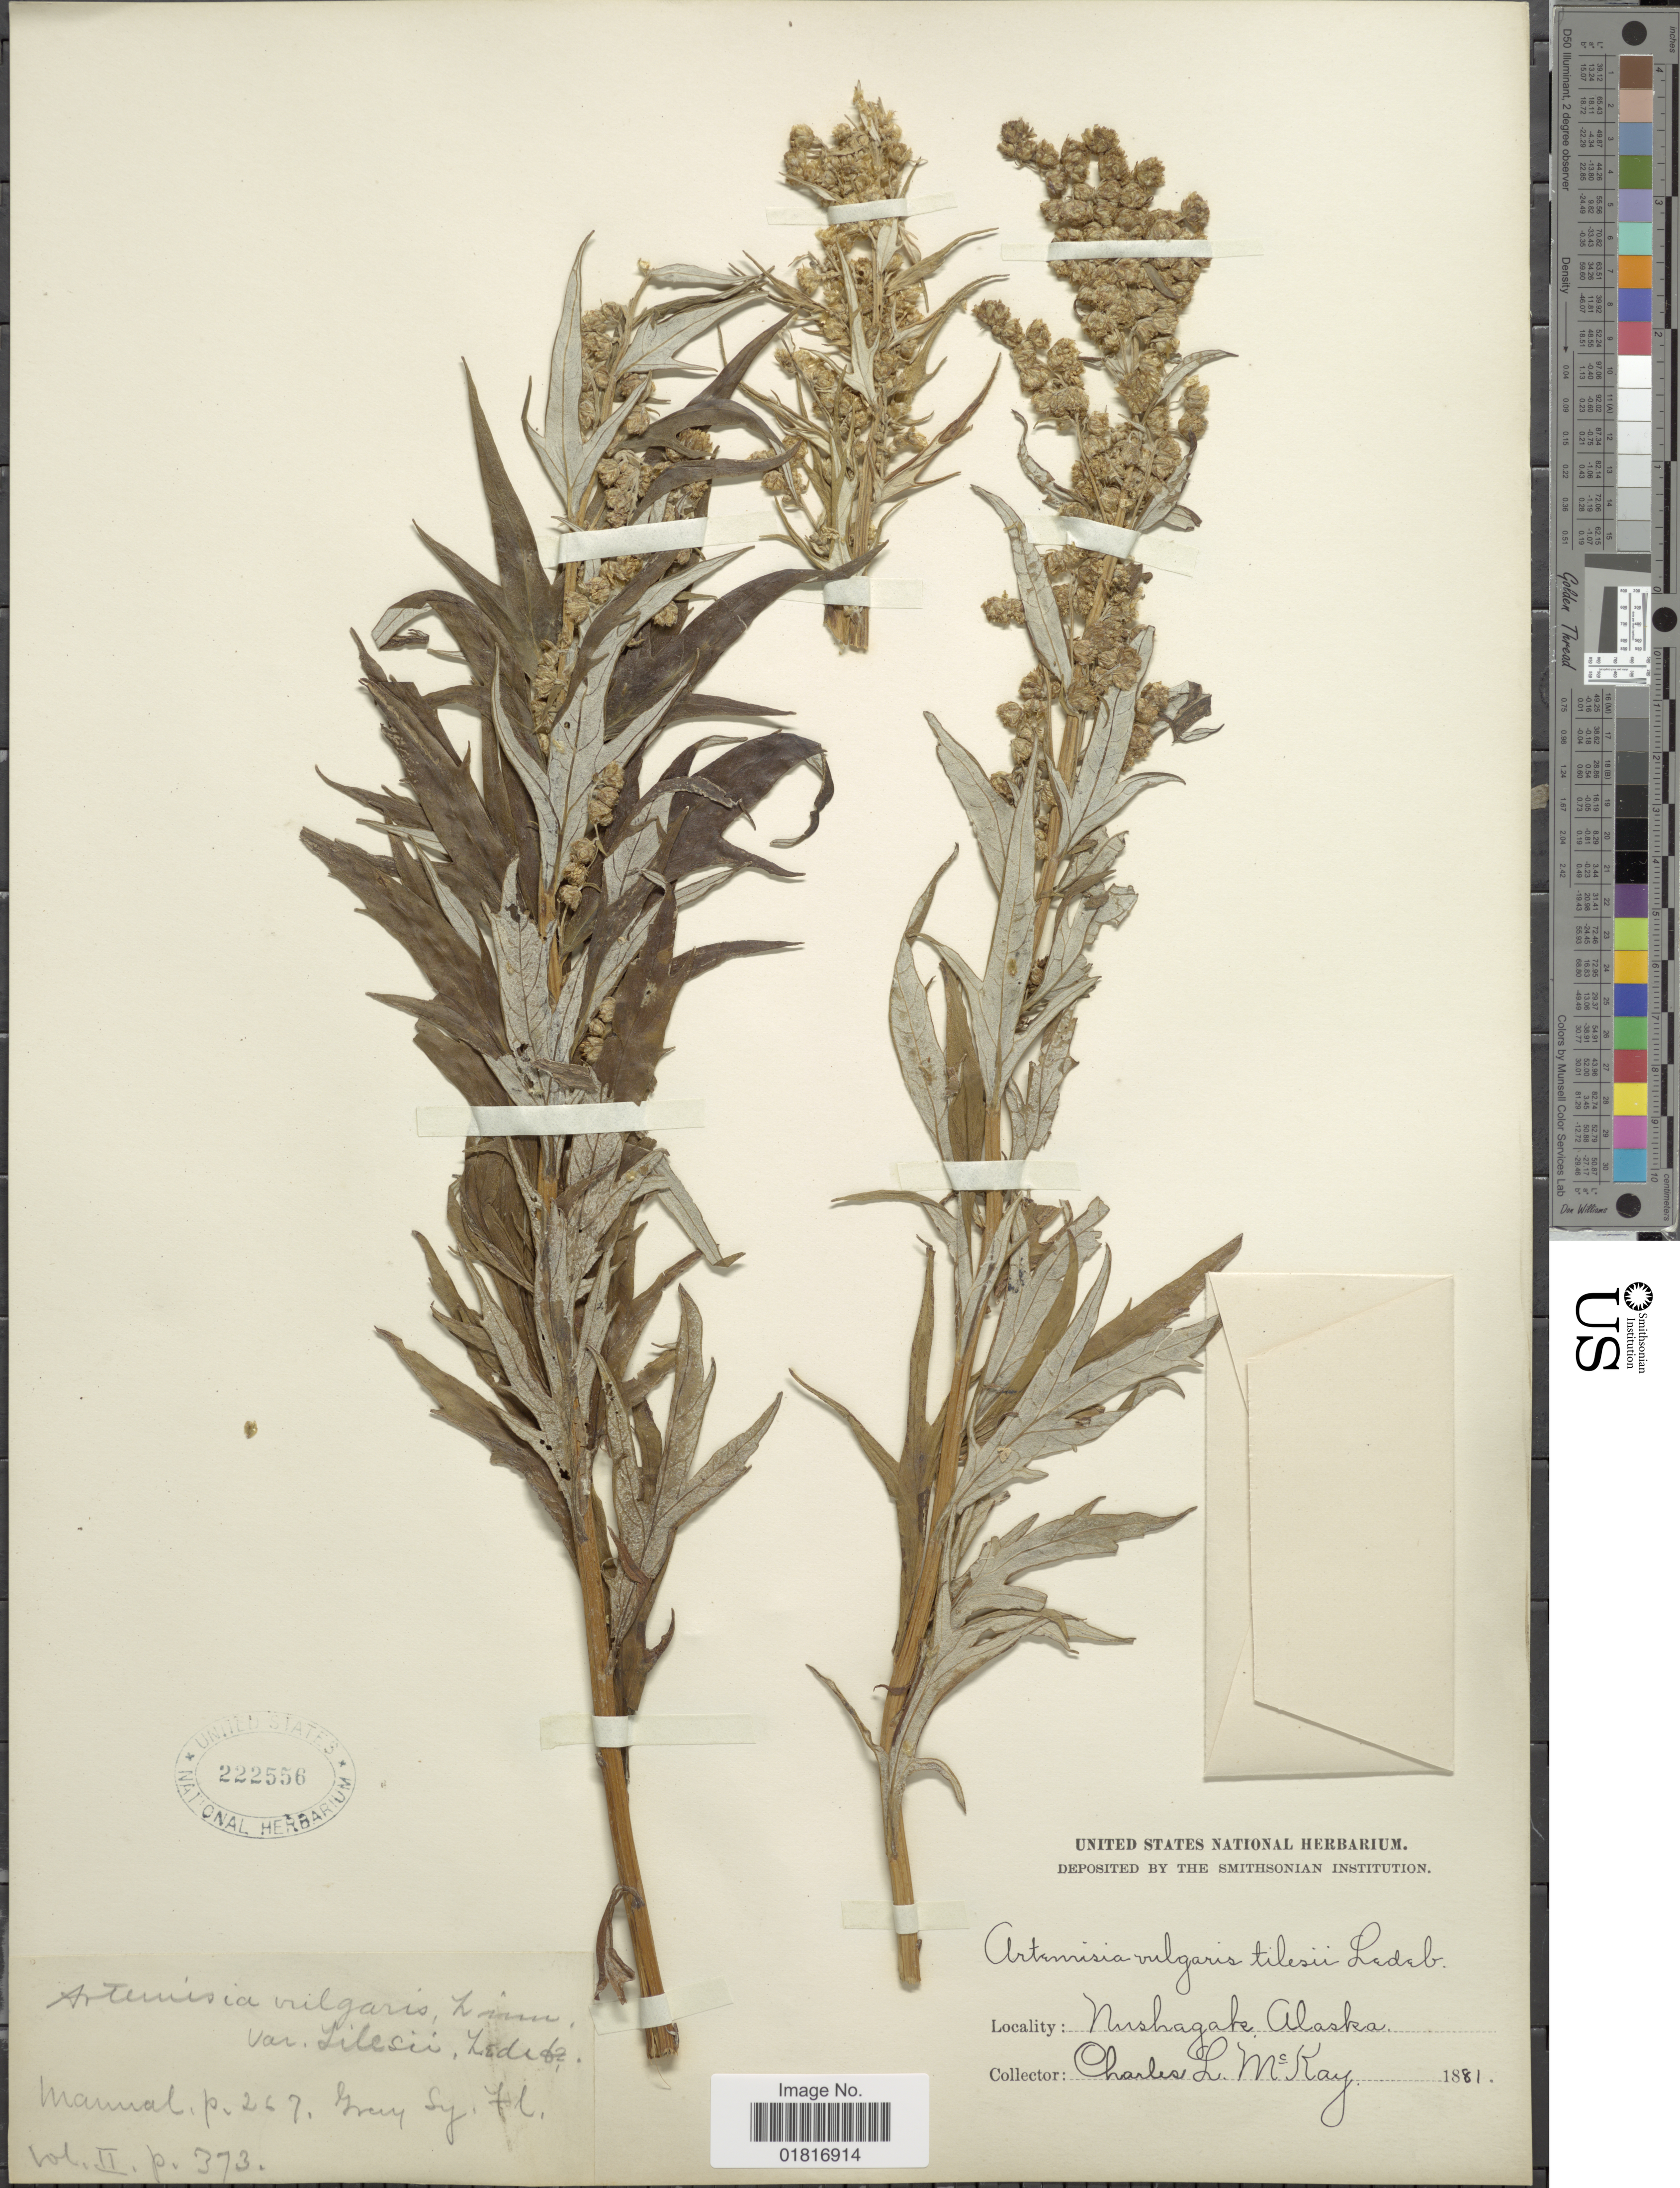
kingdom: Plantae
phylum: Tracheophyta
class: Magnoliopsida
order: Asterales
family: Asteraceae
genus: Artemisia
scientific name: Artemisia tilesii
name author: Ledeb.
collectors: C. McKay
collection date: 1881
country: United States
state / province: Alaska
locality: Nushagak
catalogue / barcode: US 222556